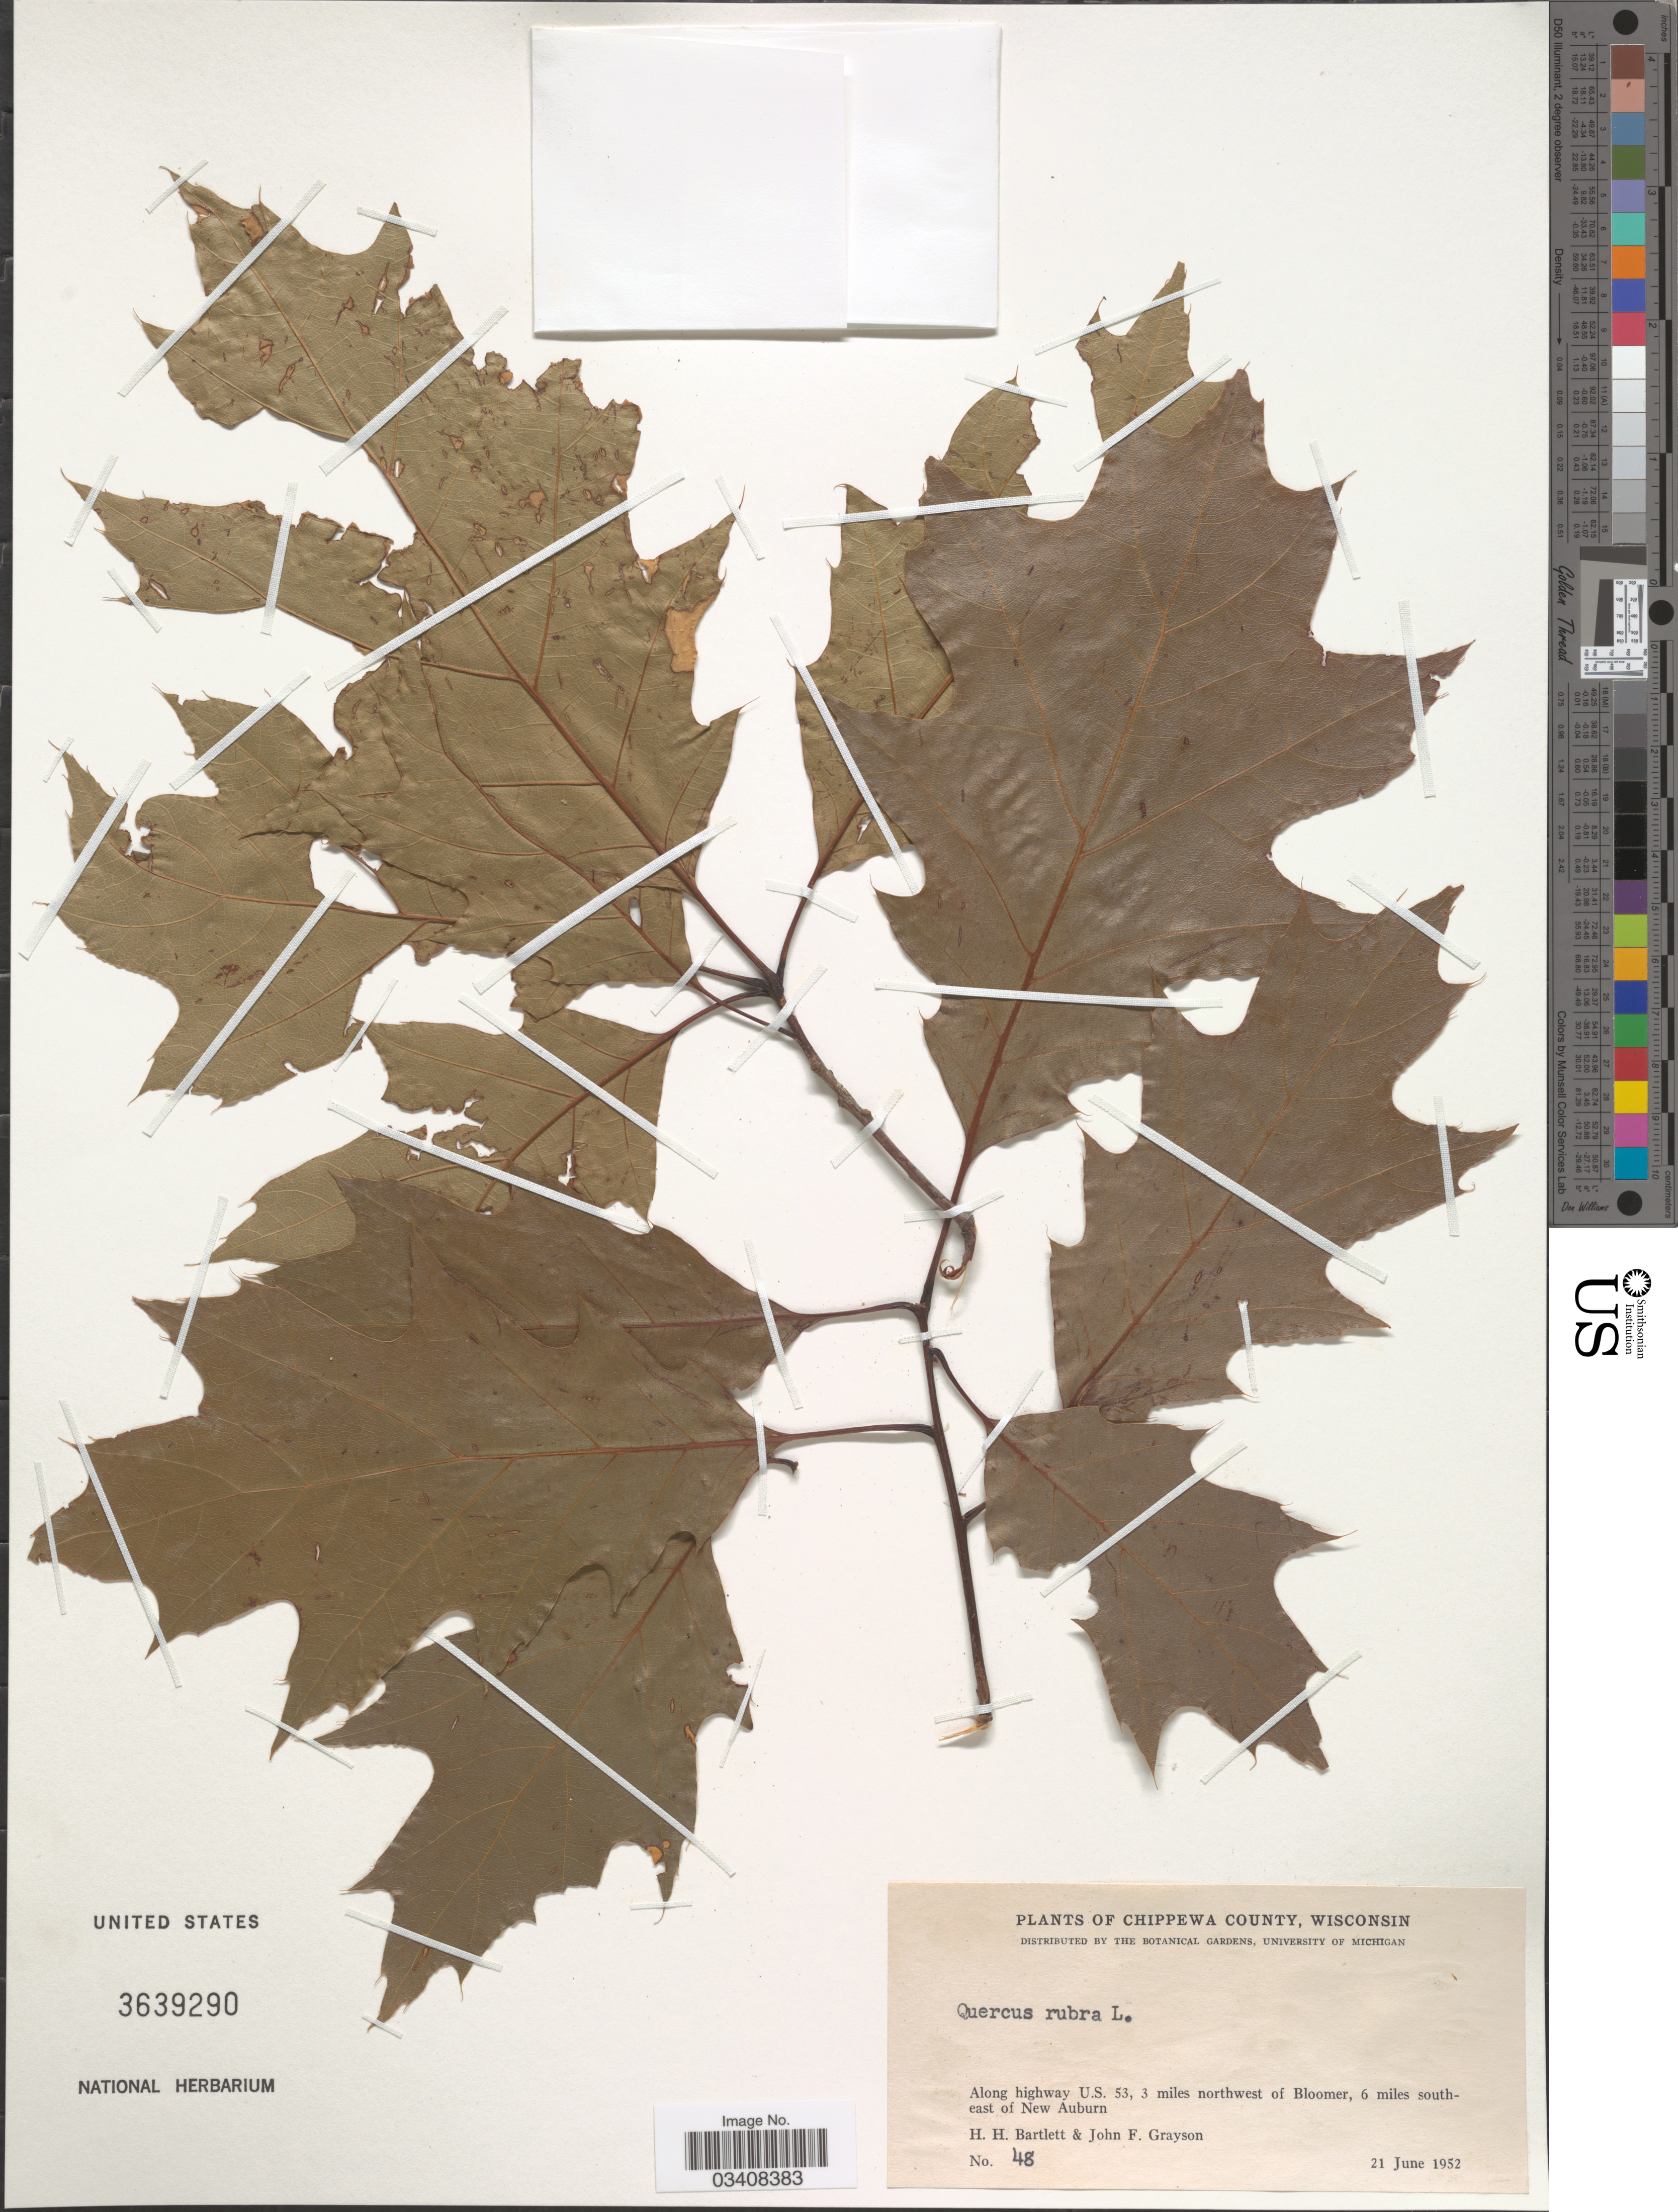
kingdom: Plantae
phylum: Tracheophyta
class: Magnoliopsida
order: Fagales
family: Fagaceae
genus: Quercus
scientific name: Quercus rubra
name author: L.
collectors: H. H. Bartlett & J. Grayson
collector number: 48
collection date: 1952-06-21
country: United States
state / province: Wisconsin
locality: Chippewa County. Along highway U.S. 53, 3 miles northwest of Bloomer, 6 miles south-east of New Auburn.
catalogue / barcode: US 3639290